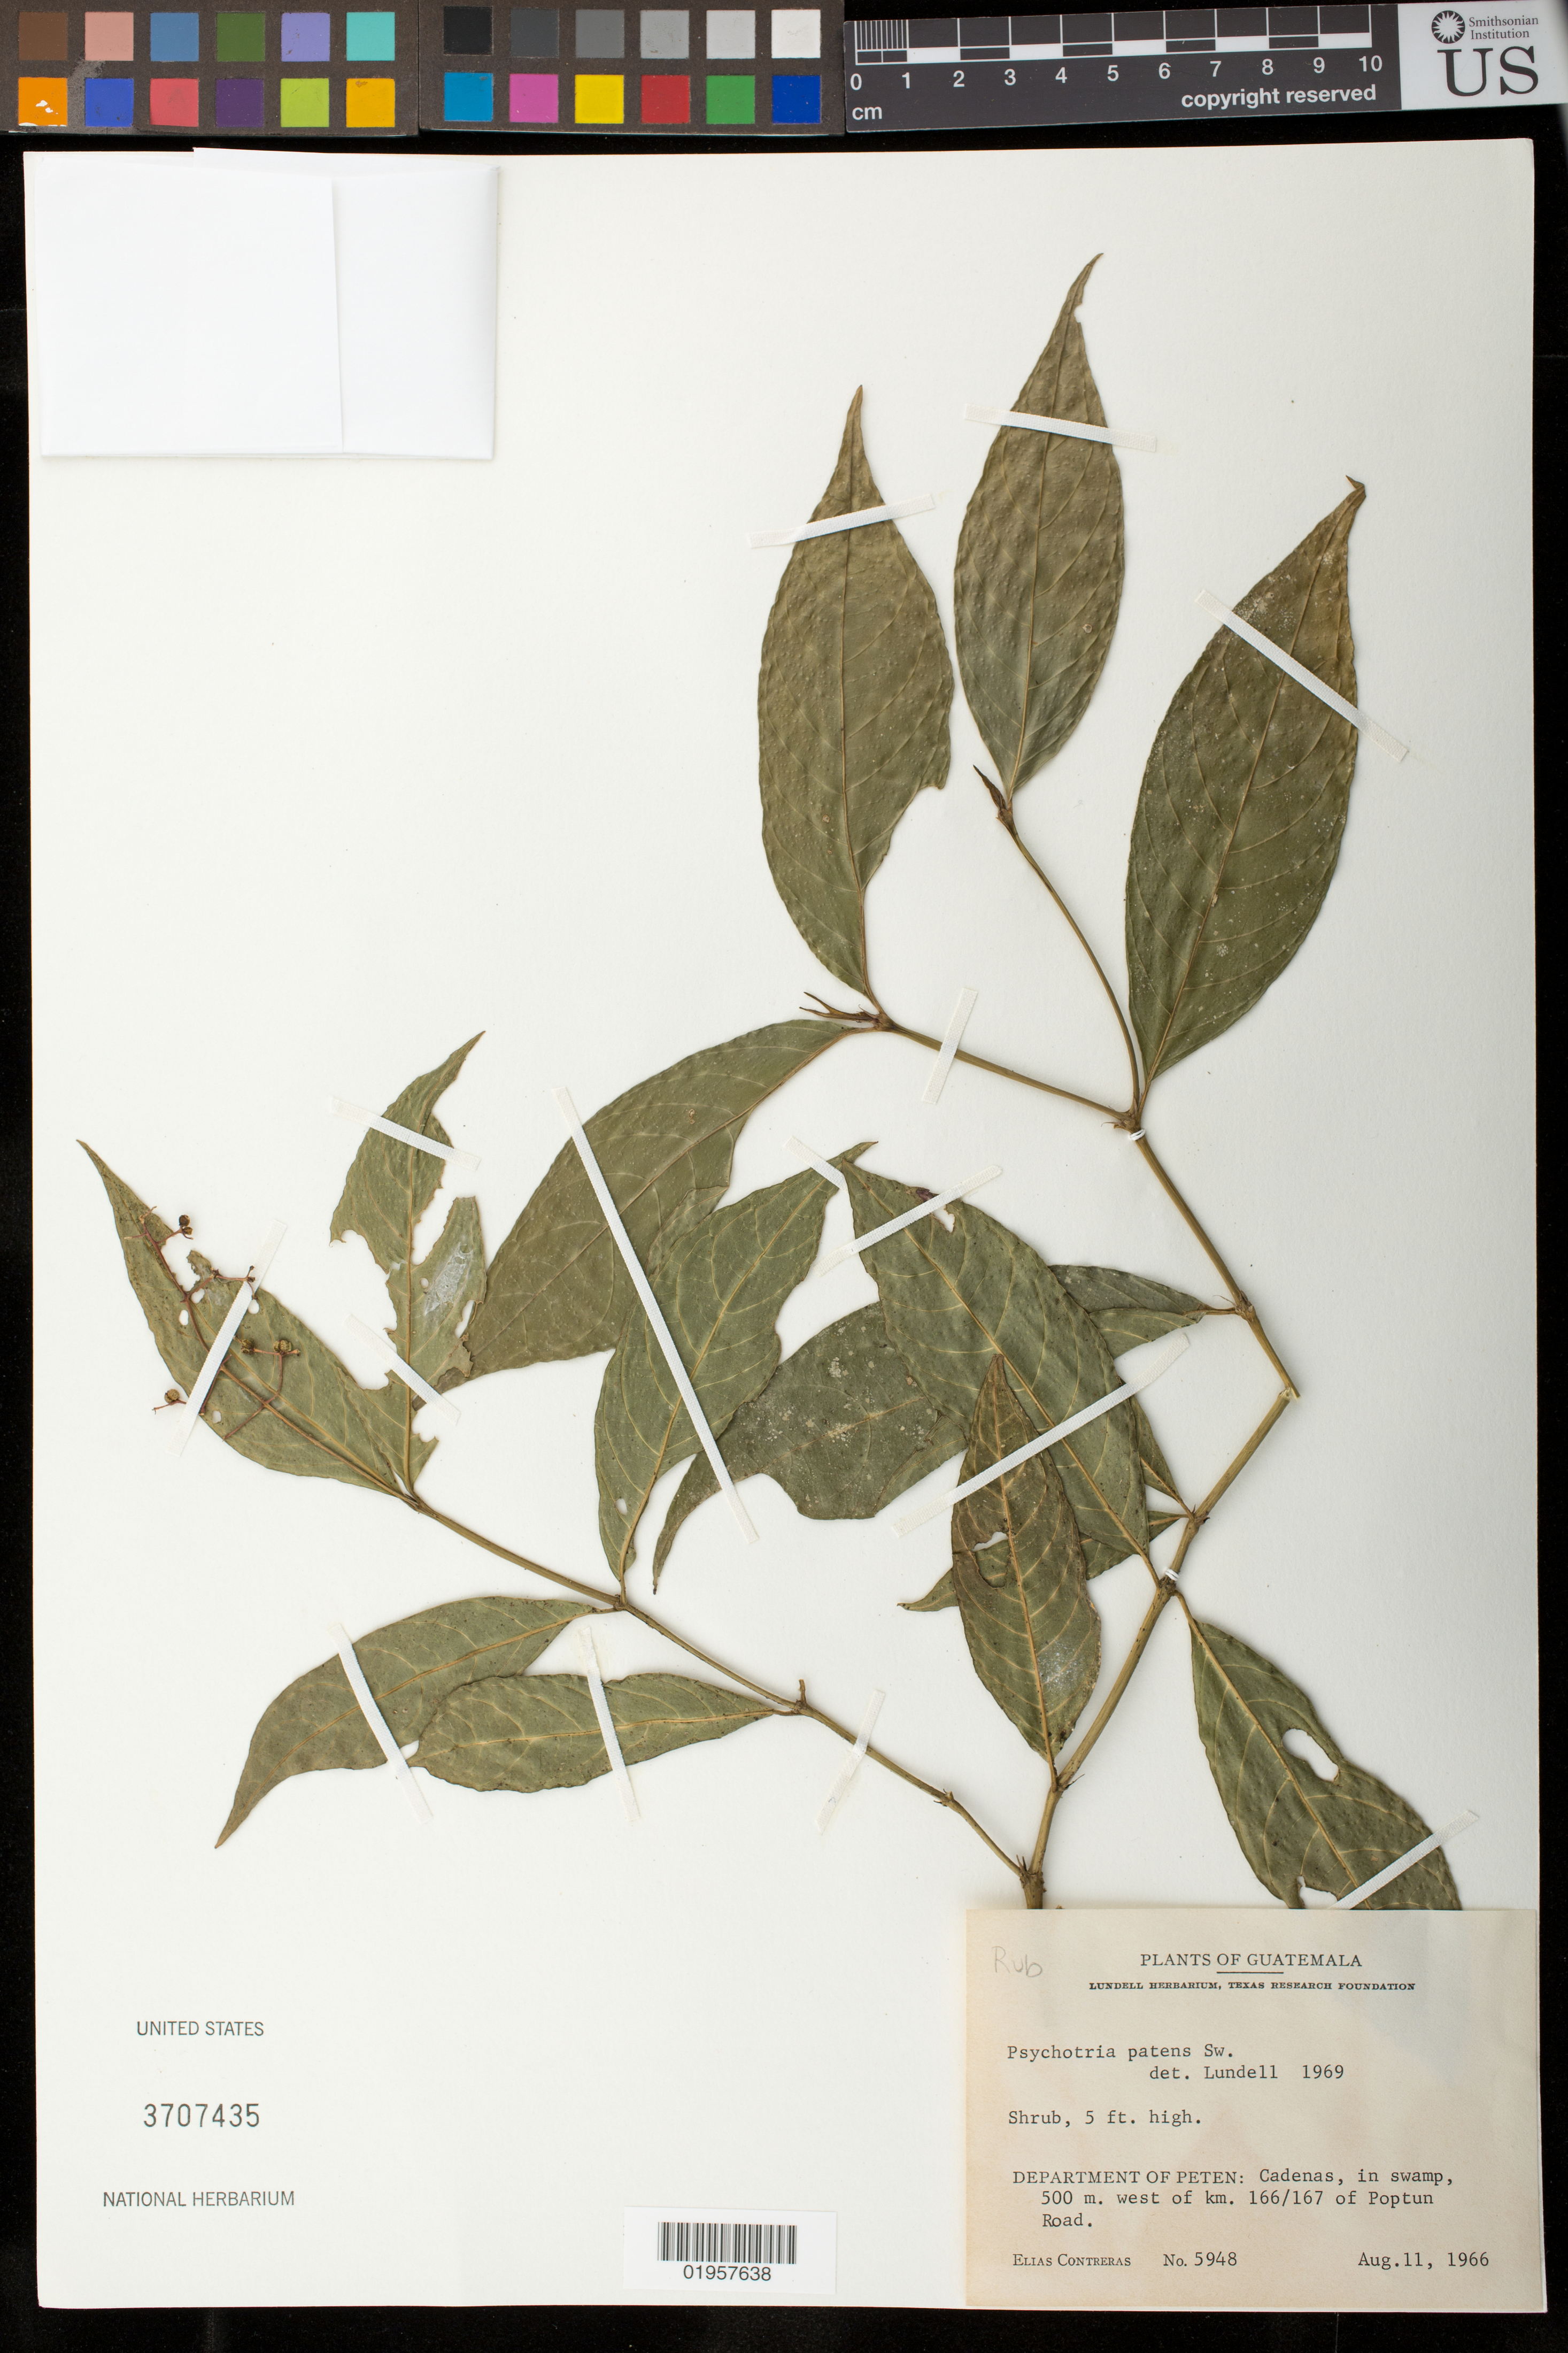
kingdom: Plantae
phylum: Tracheophyta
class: Magnoliopsida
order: Gentianales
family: Rubiaceae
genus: Psychotria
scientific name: Psychotria patens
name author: Sw.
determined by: Lundell, C. L.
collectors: E. Contreras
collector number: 5948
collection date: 1966-04-11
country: Guatemala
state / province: El Petén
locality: Cadenas, swamp 500 m W of km 166/167 of Poptun Road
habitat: Swamp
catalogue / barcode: US 3707435